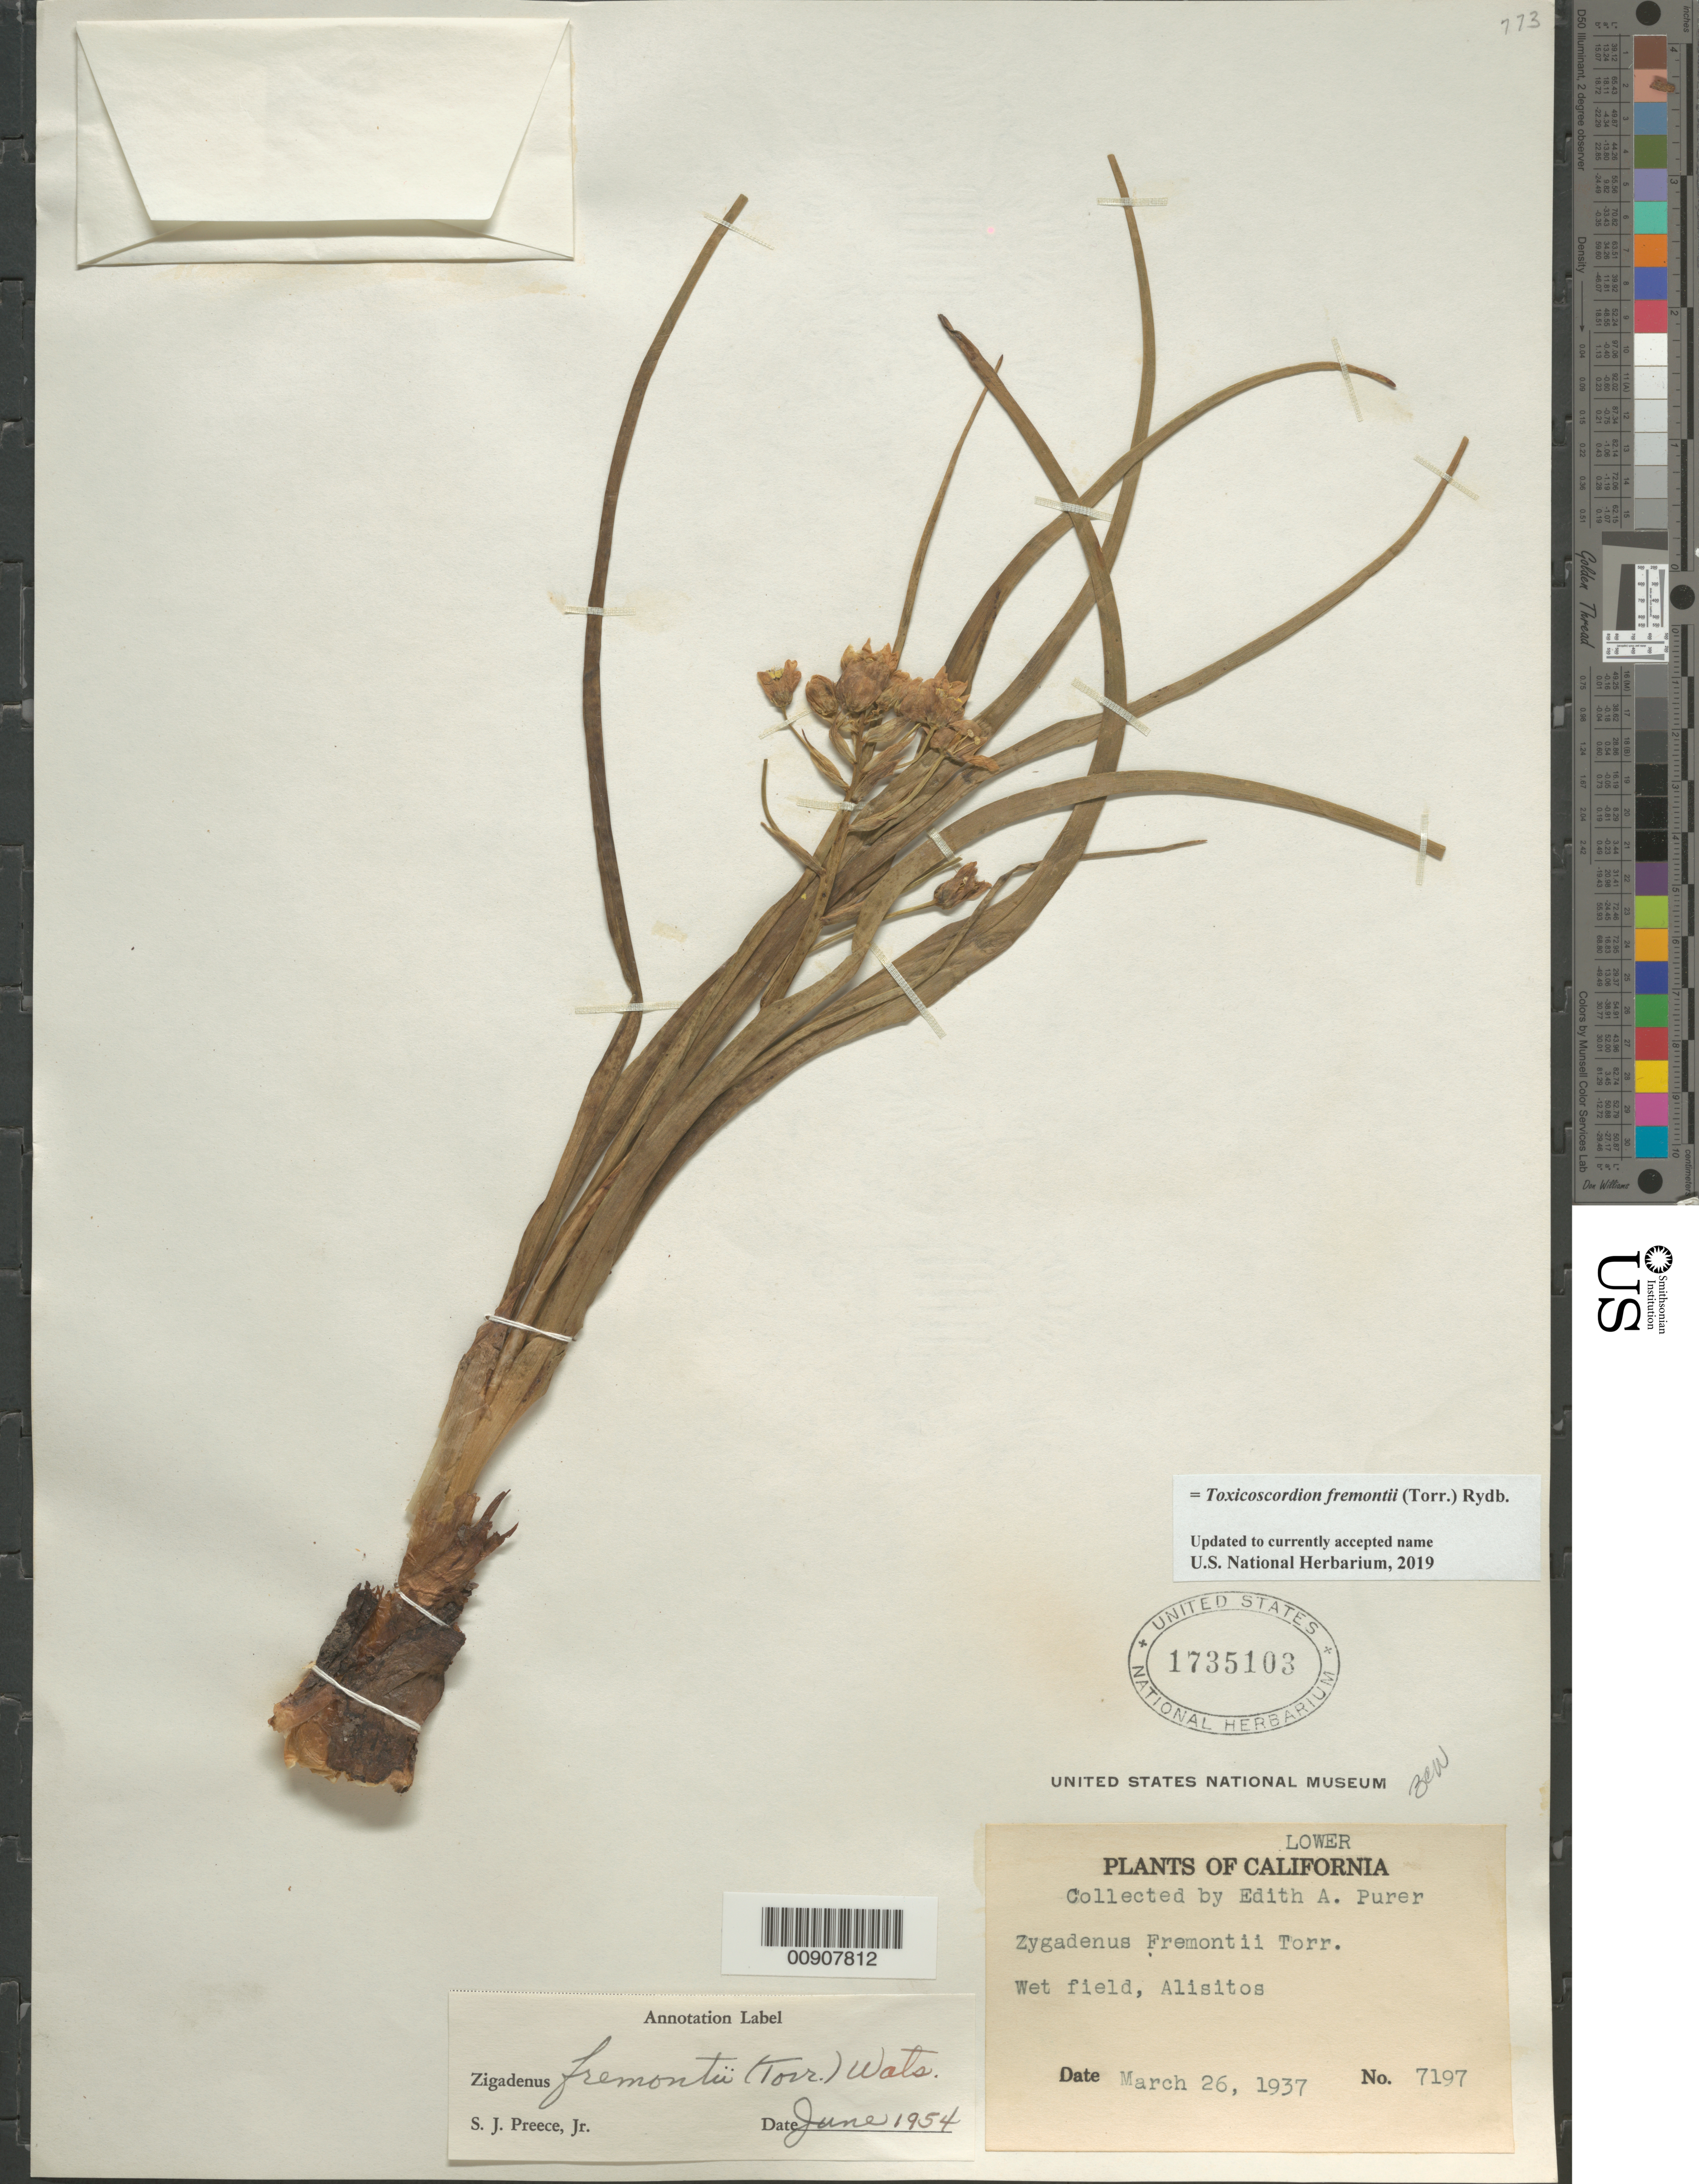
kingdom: Plantae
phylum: Tracheophyta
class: Liliopsida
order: Liliales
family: Melanthiaceae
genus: Toxicoscordion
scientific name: Toxicoscordion fremontii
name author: (Torr.) Rydb.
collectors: E. Purer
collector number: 7197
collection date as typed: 26 Mar 1937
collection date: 1937-03-26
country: Mexico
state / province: Baja California Norte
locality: Alisitos, Lower California.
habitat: Wet field.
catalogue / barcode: US 1735103